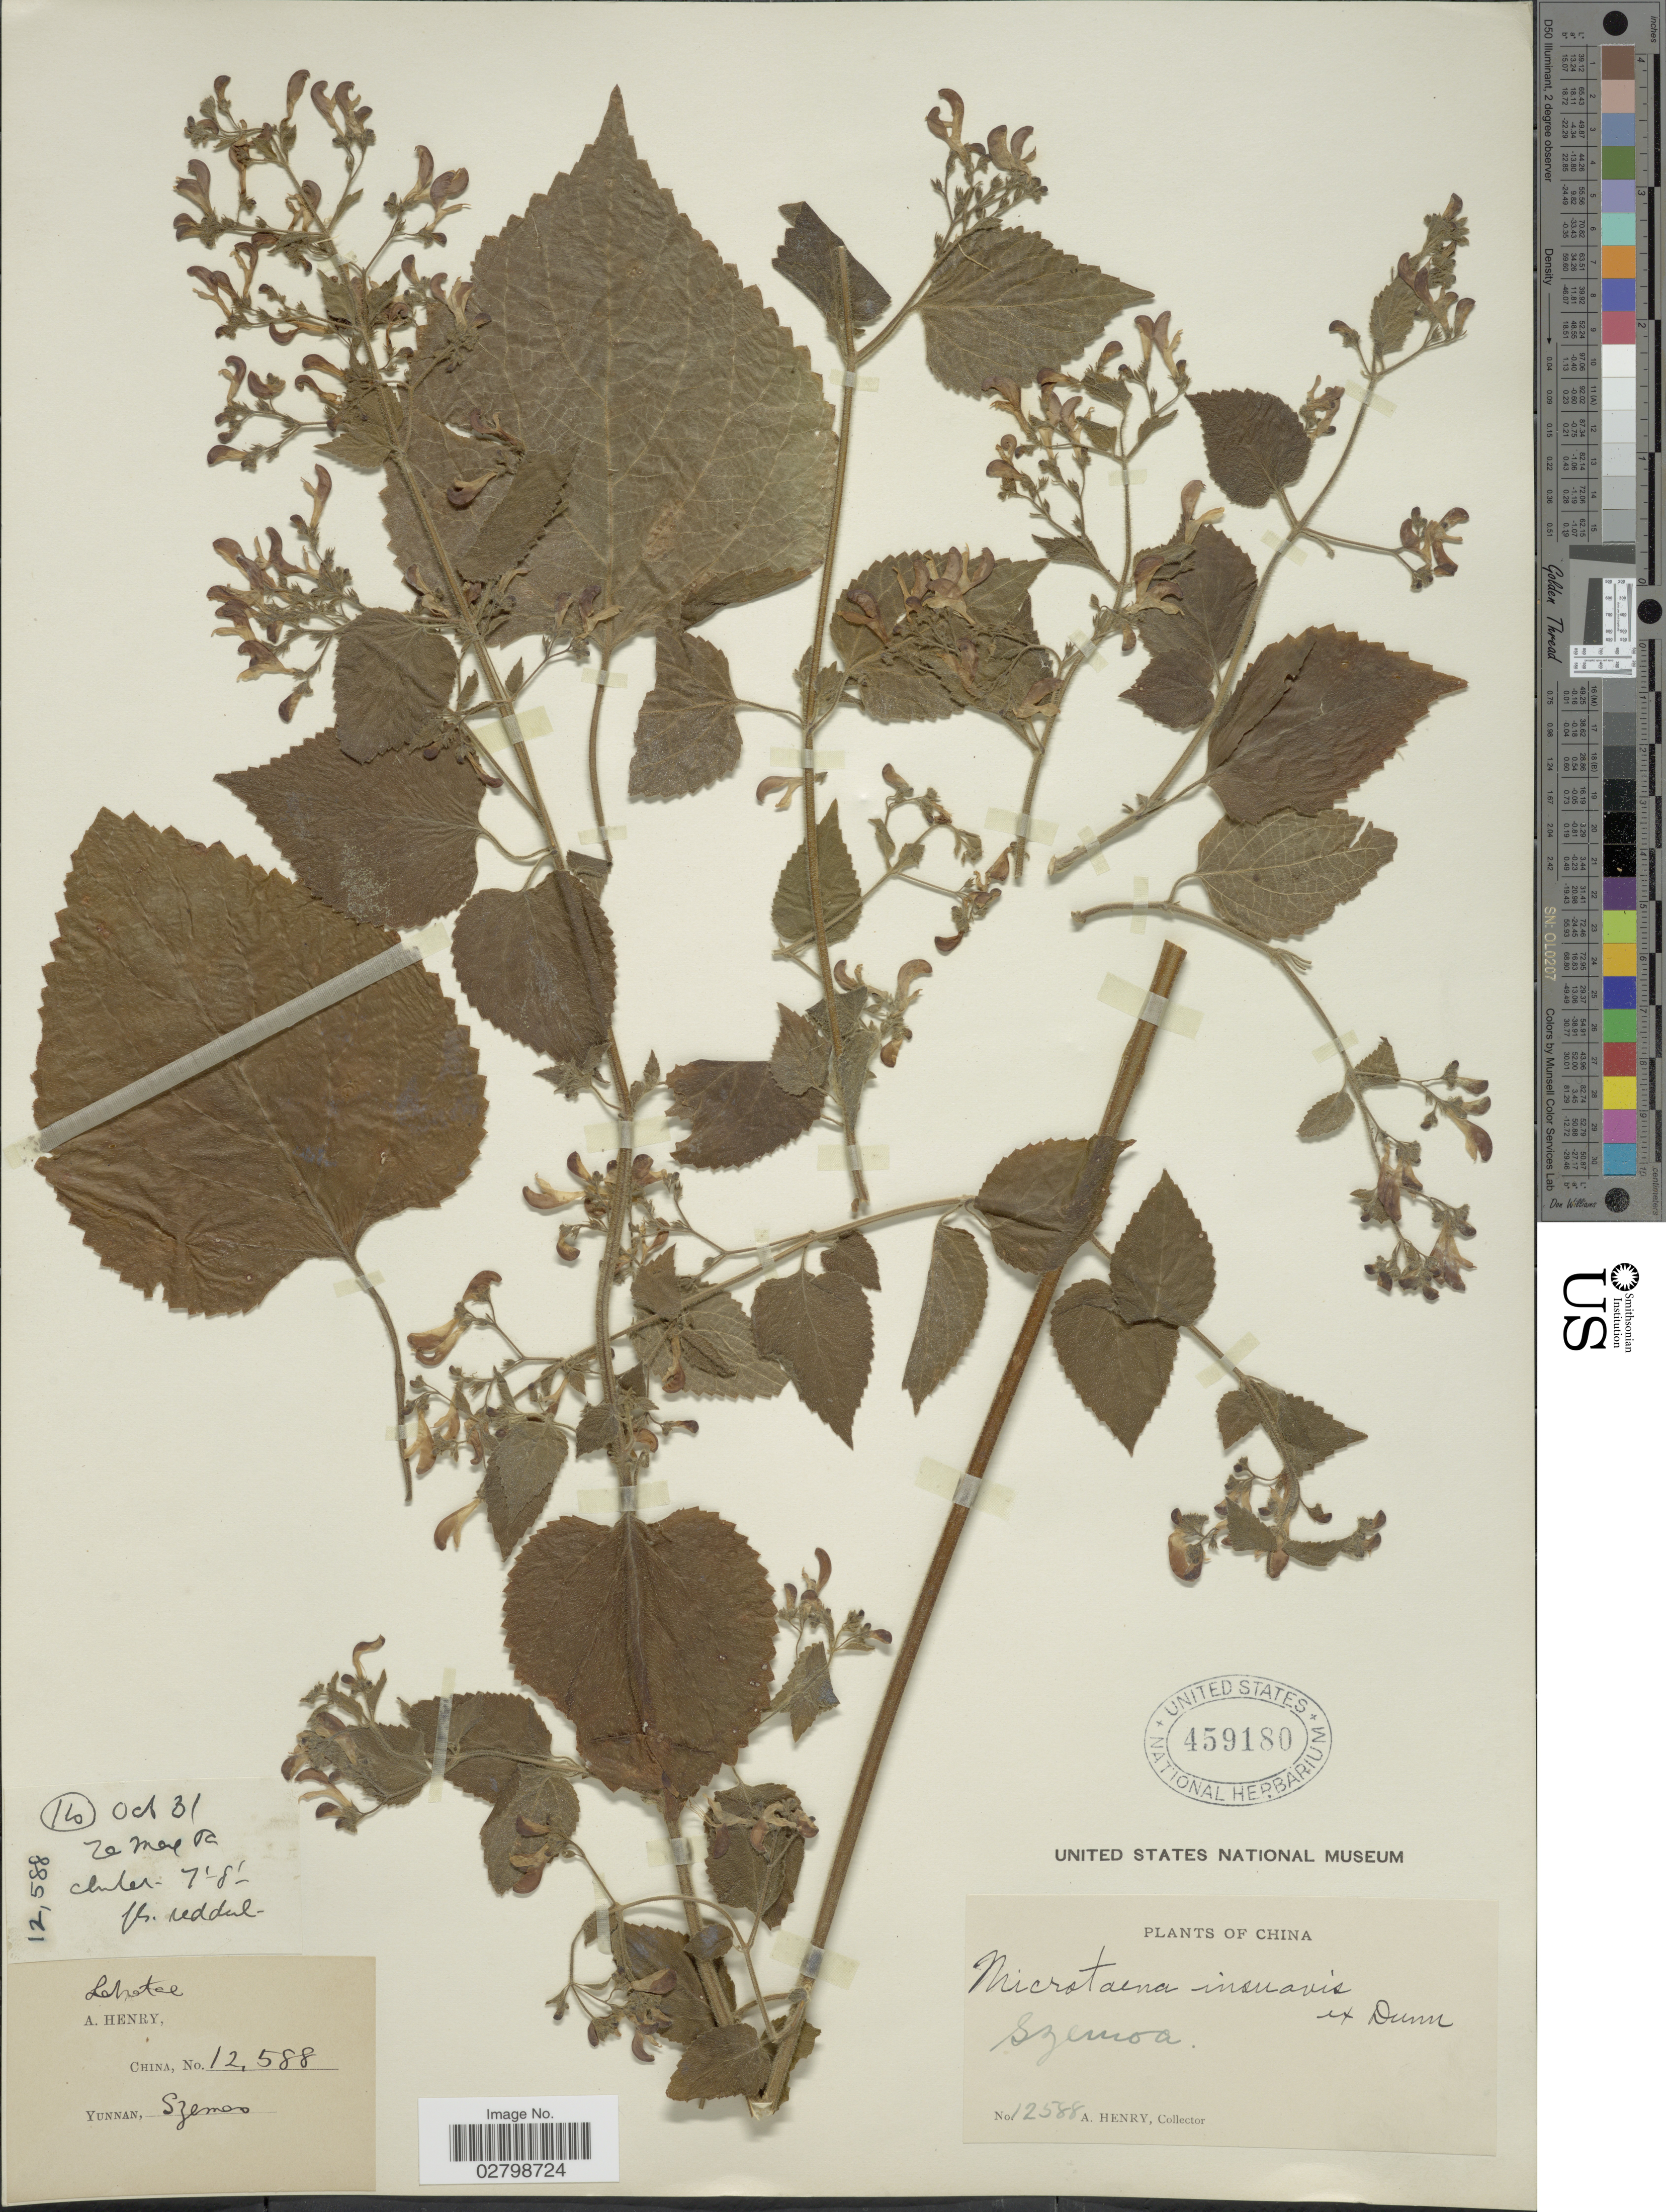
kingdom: Plantae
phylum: Tracheophyta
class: Magnoliopsida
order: Lamiales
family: Lamiaceae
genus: Microtoena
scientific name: Microtoena insuavis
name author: (Hance) Prain ex Briq.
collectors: A. Henry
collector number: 12588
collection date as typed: Transcribed d/m/y: /10/31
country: China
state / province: Yunnan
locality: Szemoa.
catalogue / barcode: US 459180